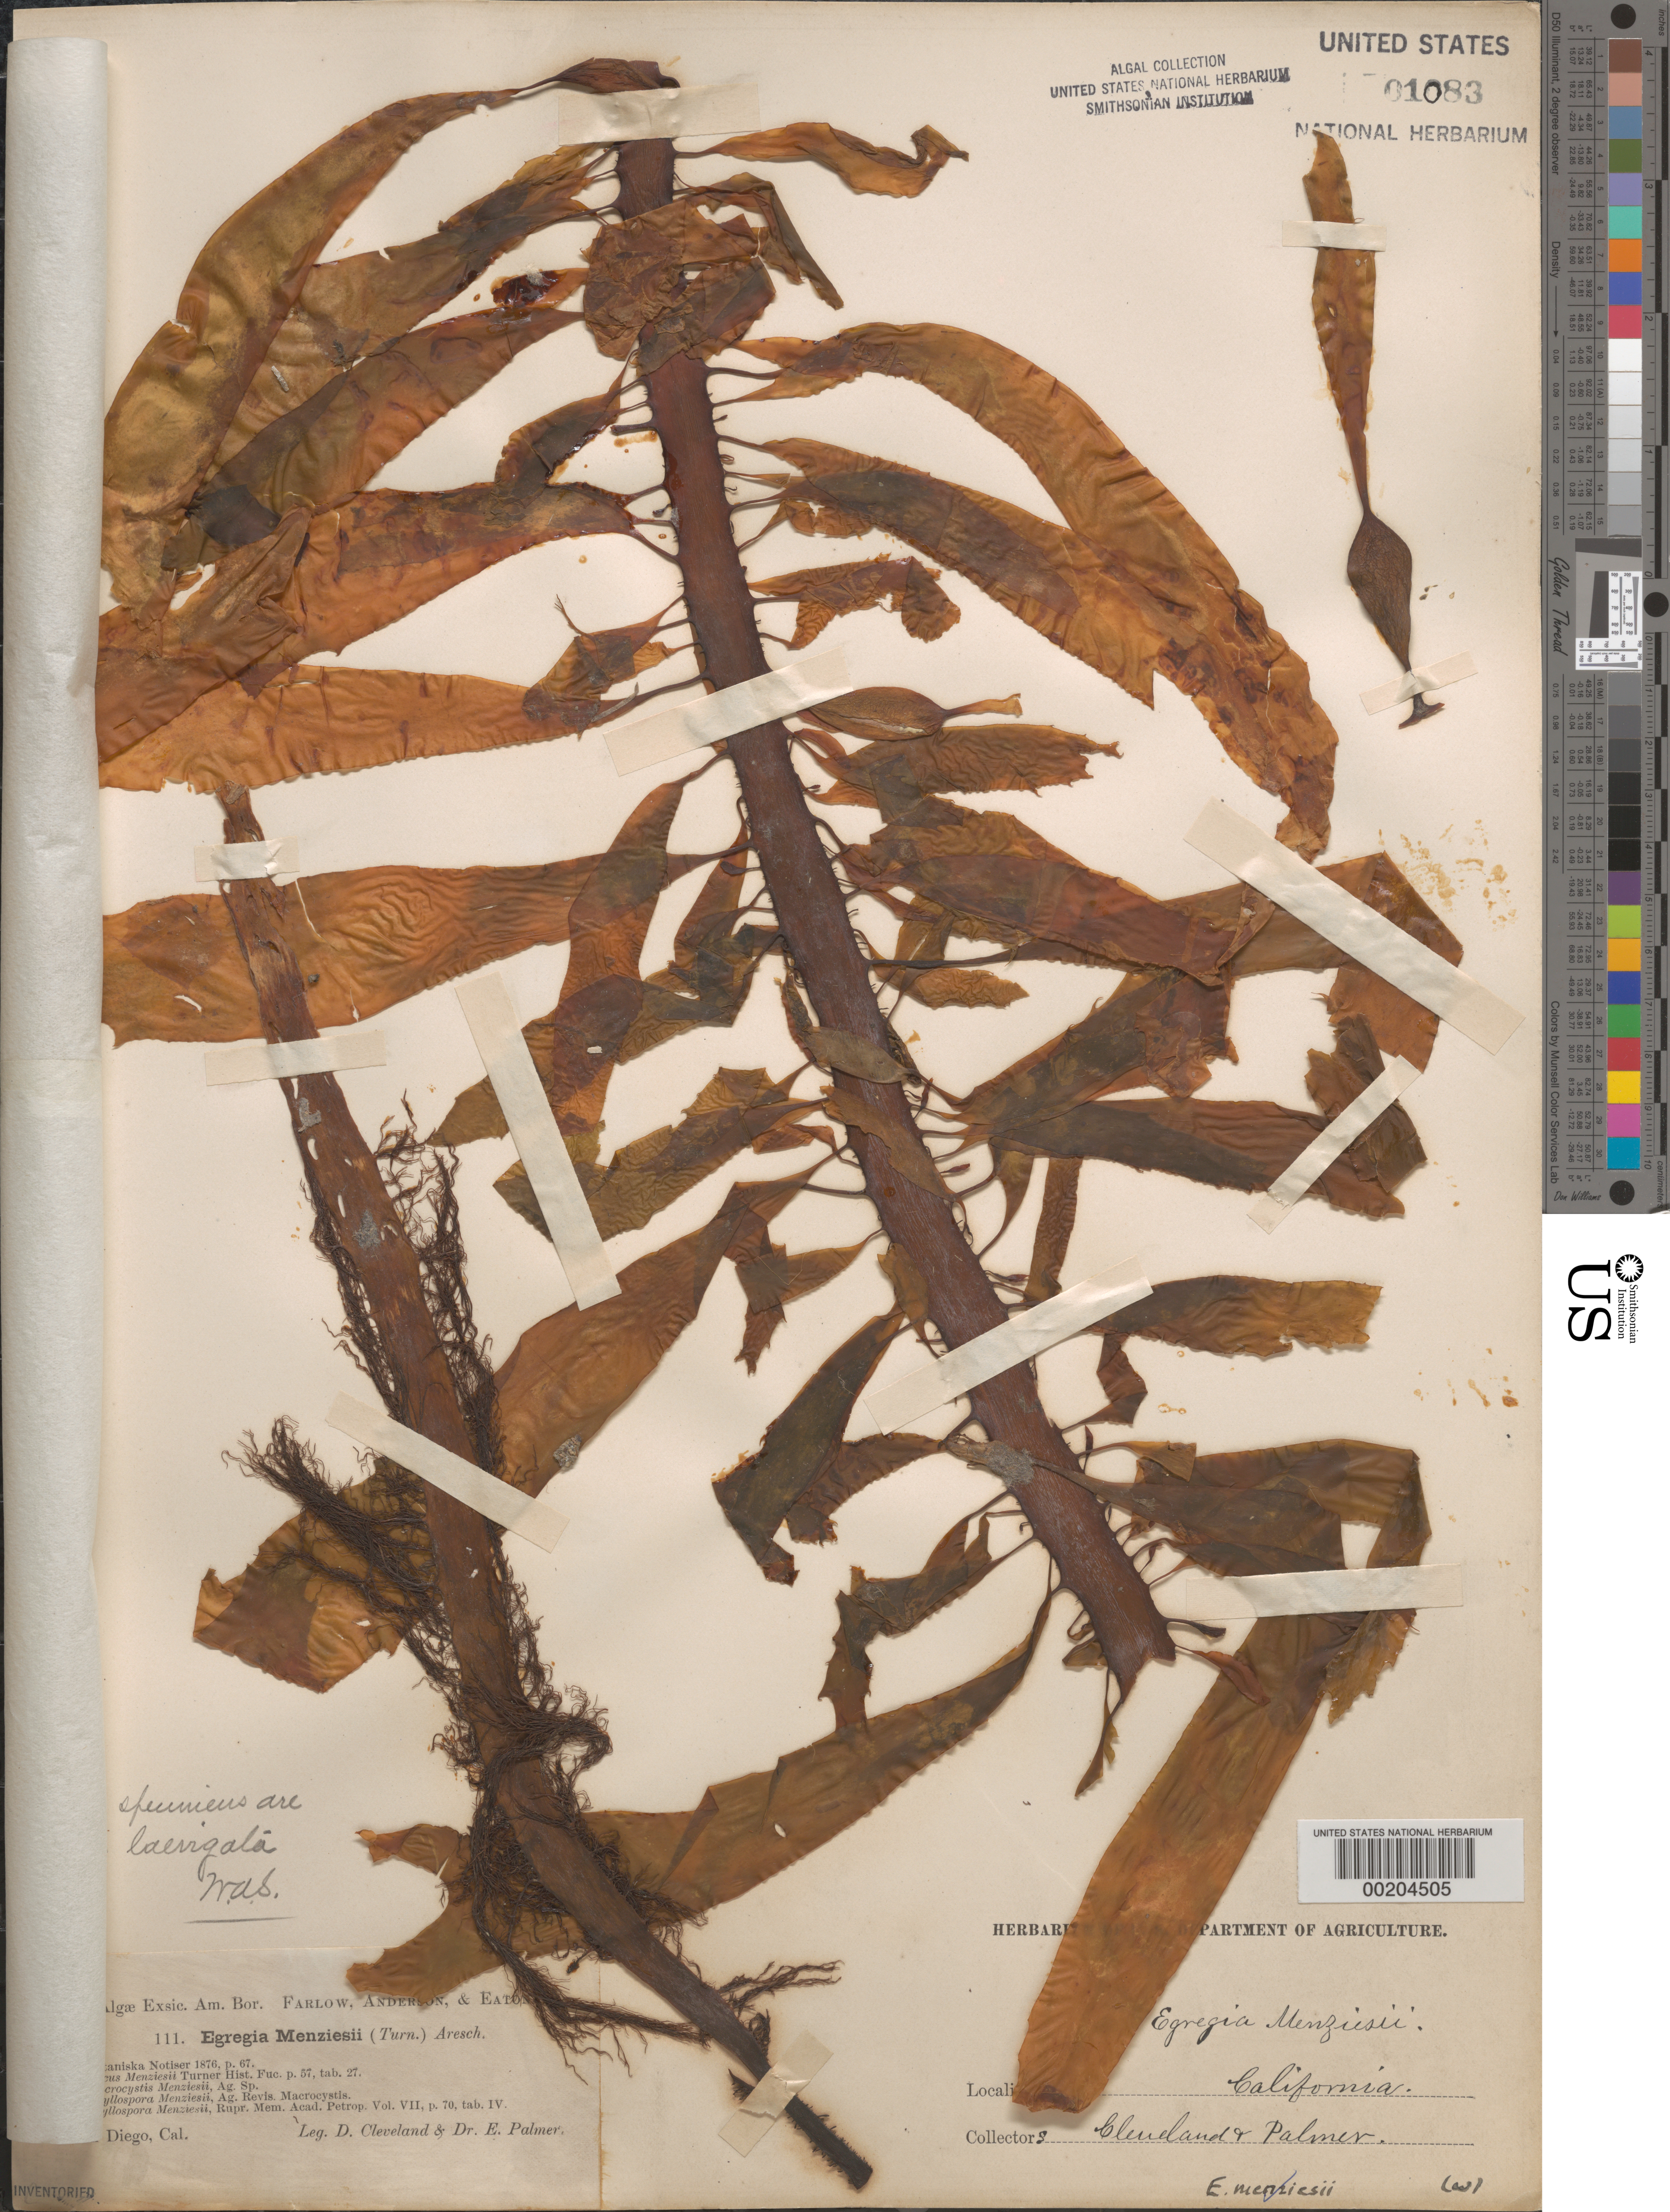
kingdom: Chromista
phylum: Ochrophyta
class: Phaeophyceae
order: Laminariales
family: Lessoniaceae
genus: Egregia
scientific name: Egregia menziesii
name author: (Turner) Aresch.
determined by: Algae name updating Project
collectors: D. Cleveland & E. Palmer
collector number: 111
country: United States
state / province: California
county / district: San Diego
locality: San Diego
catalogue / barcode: US 1083